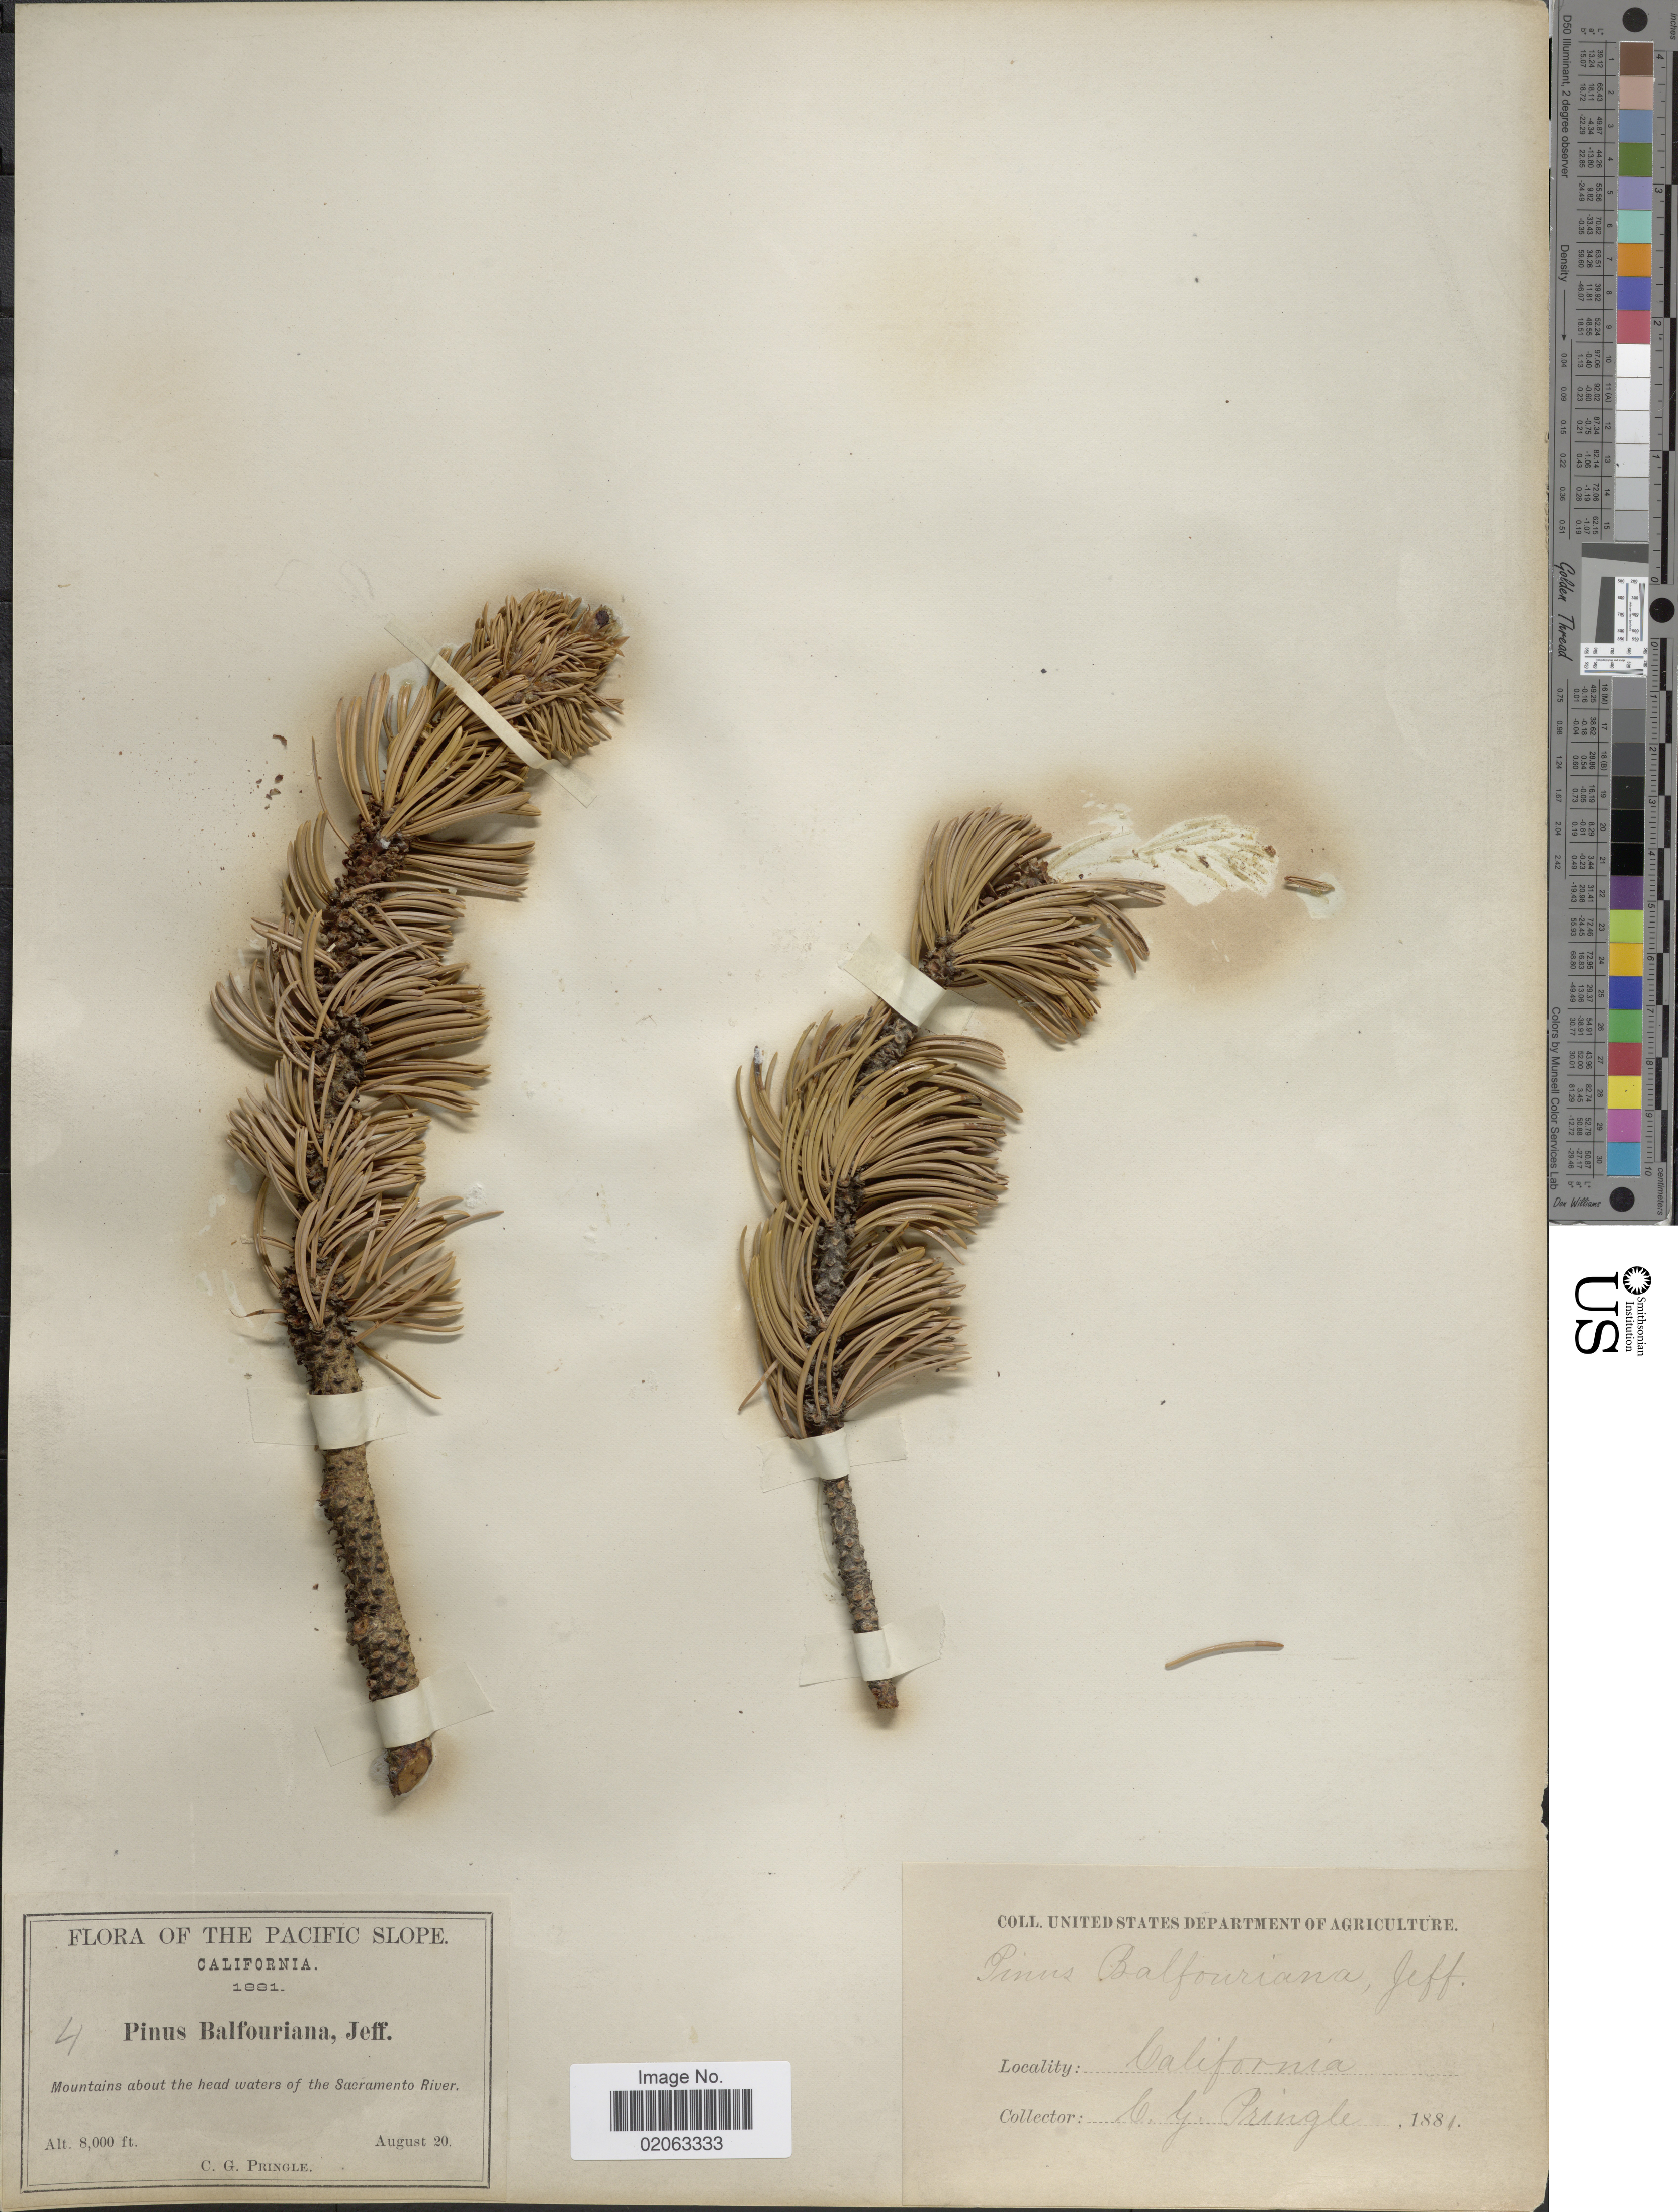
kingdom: Plantae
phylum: Tracheophyta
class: Pinopsida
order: Pinales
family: Pinaceae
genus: Pinus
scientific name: Pinus balfouriana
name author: Balf.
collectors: C. G. Pringle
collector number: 4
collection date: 1881-08-20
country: United States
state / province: California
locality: The Pacific Slope, Mountains about the headwaters of the Sacramento River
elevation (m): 2438